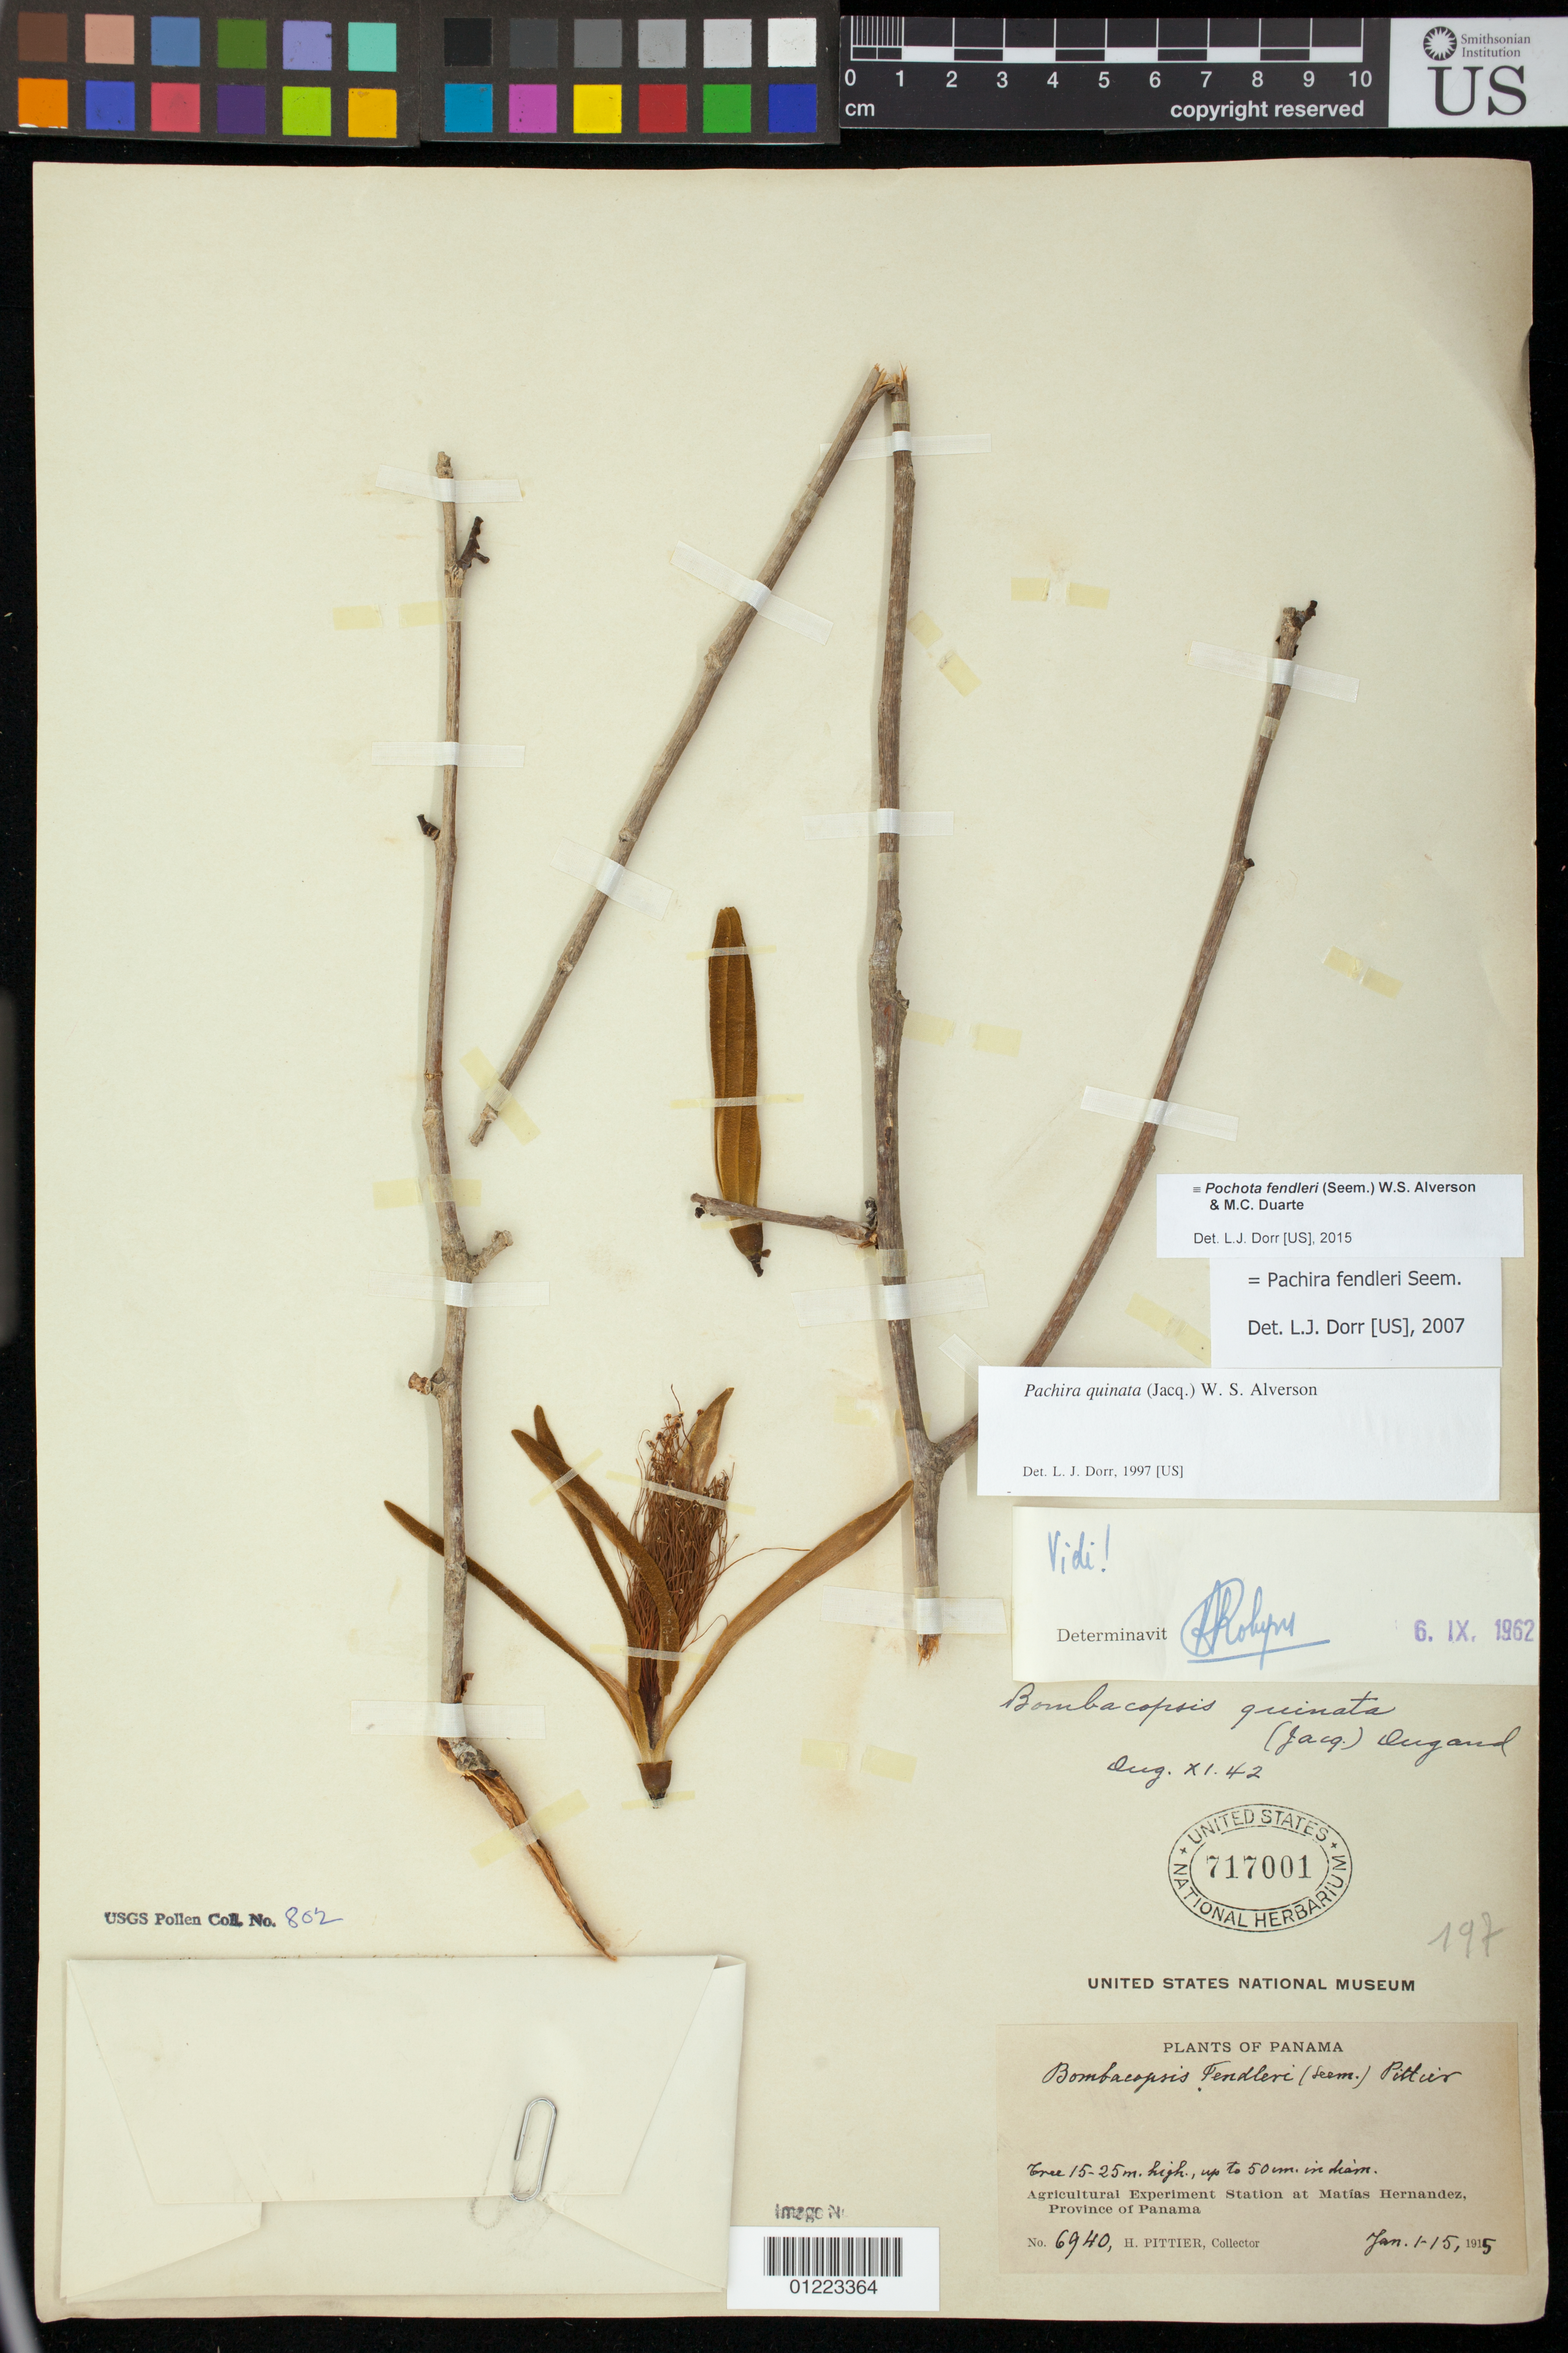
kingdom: Plantae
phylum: Tracheophyta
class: Magnoliopsida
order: Malvales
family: Malvaceae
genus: Pochota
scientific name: Pochota fendleri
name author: (Seem.) W.S. Alverson & M.C. Duarte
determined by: Dorr, L. J., (BOT), Smithsonian Institution - National Museum of Natural History (UNITED STATES)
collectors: H. F. Pittier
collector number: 6940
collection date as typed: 1915-01-01 to 1915-01-15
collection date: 1915-01-01/1915-01-15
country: Panama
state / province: Panamá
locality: Agricultural Experiment Station at Matías Hernandez, Province of Panama.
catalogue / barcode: US 717001